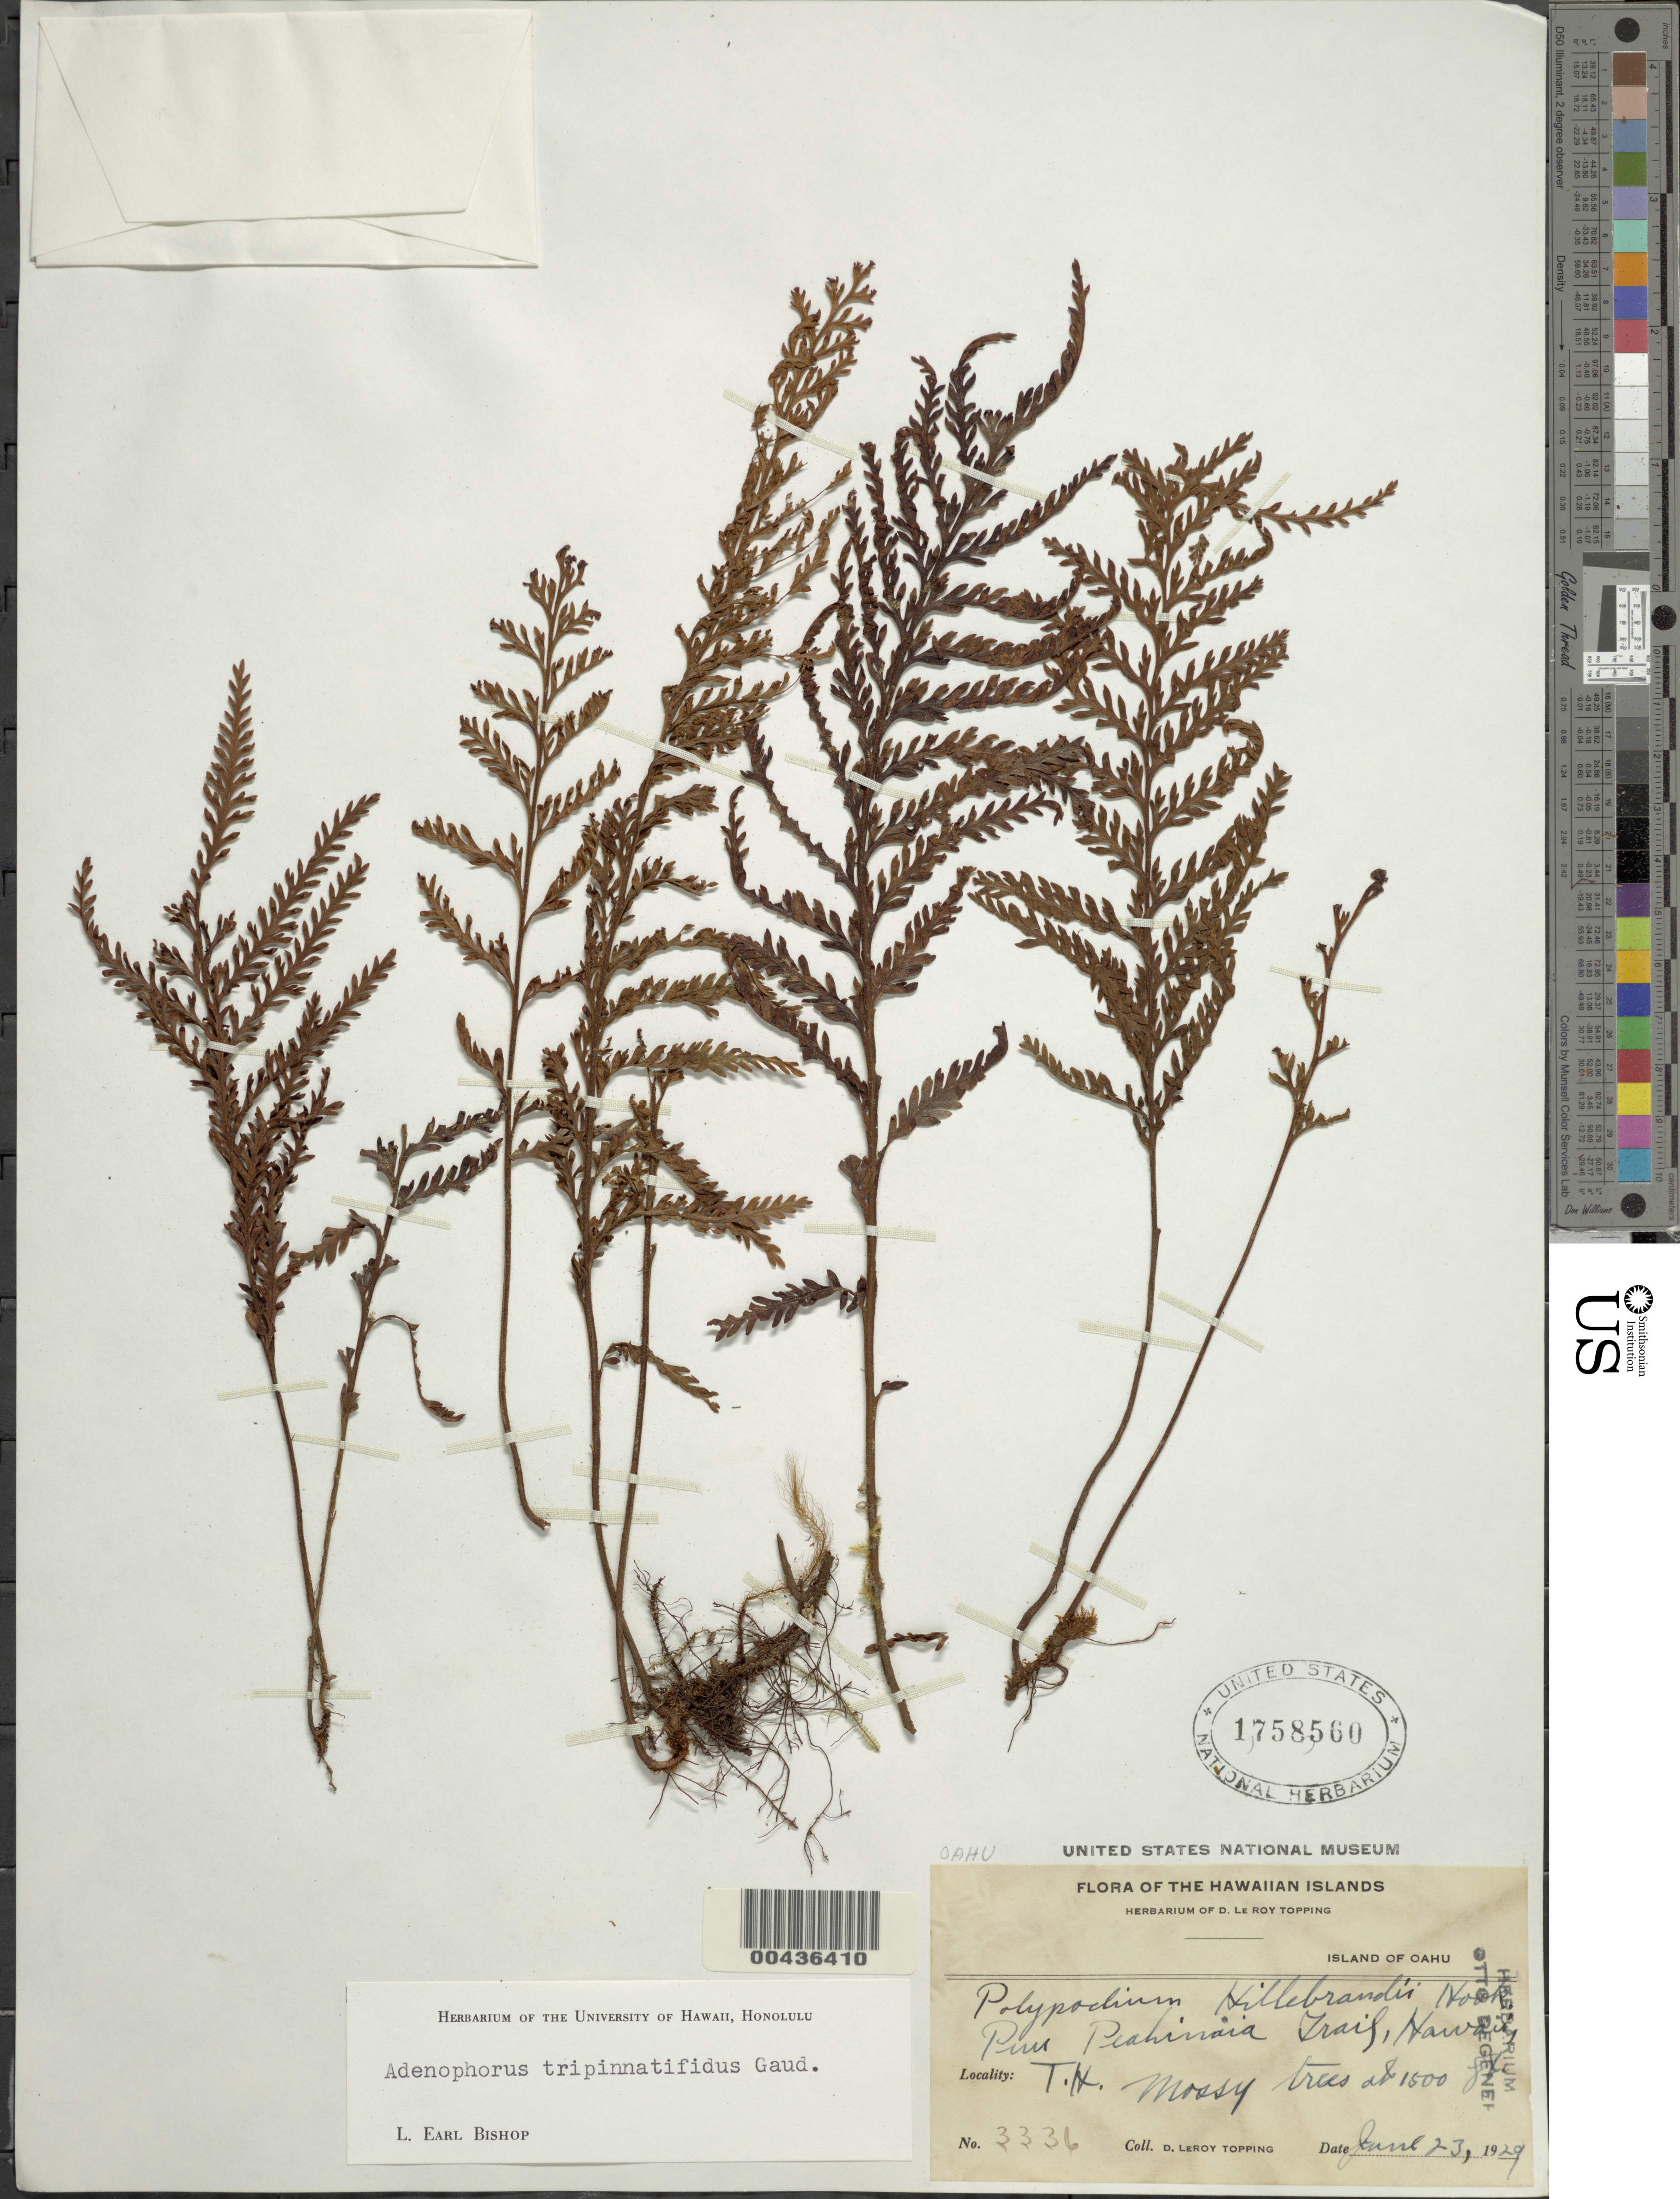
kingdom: Plantae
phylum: Tracheophyta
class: Polypodiopsida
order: Polypodiales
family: Polypodiaceae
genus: Adenophorus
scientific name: Adenophorus tripinnatifidus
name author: Gaudich.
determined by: Bishop, L. E.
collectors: D. L. Topping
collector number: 3336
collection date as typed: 23 Jun 1929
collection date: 1929-06-23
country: United States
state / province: Hawaii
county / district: Hawaii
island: Hawaii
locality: Puu Peahinaia Trail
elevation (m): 457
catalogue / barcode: US 1758560